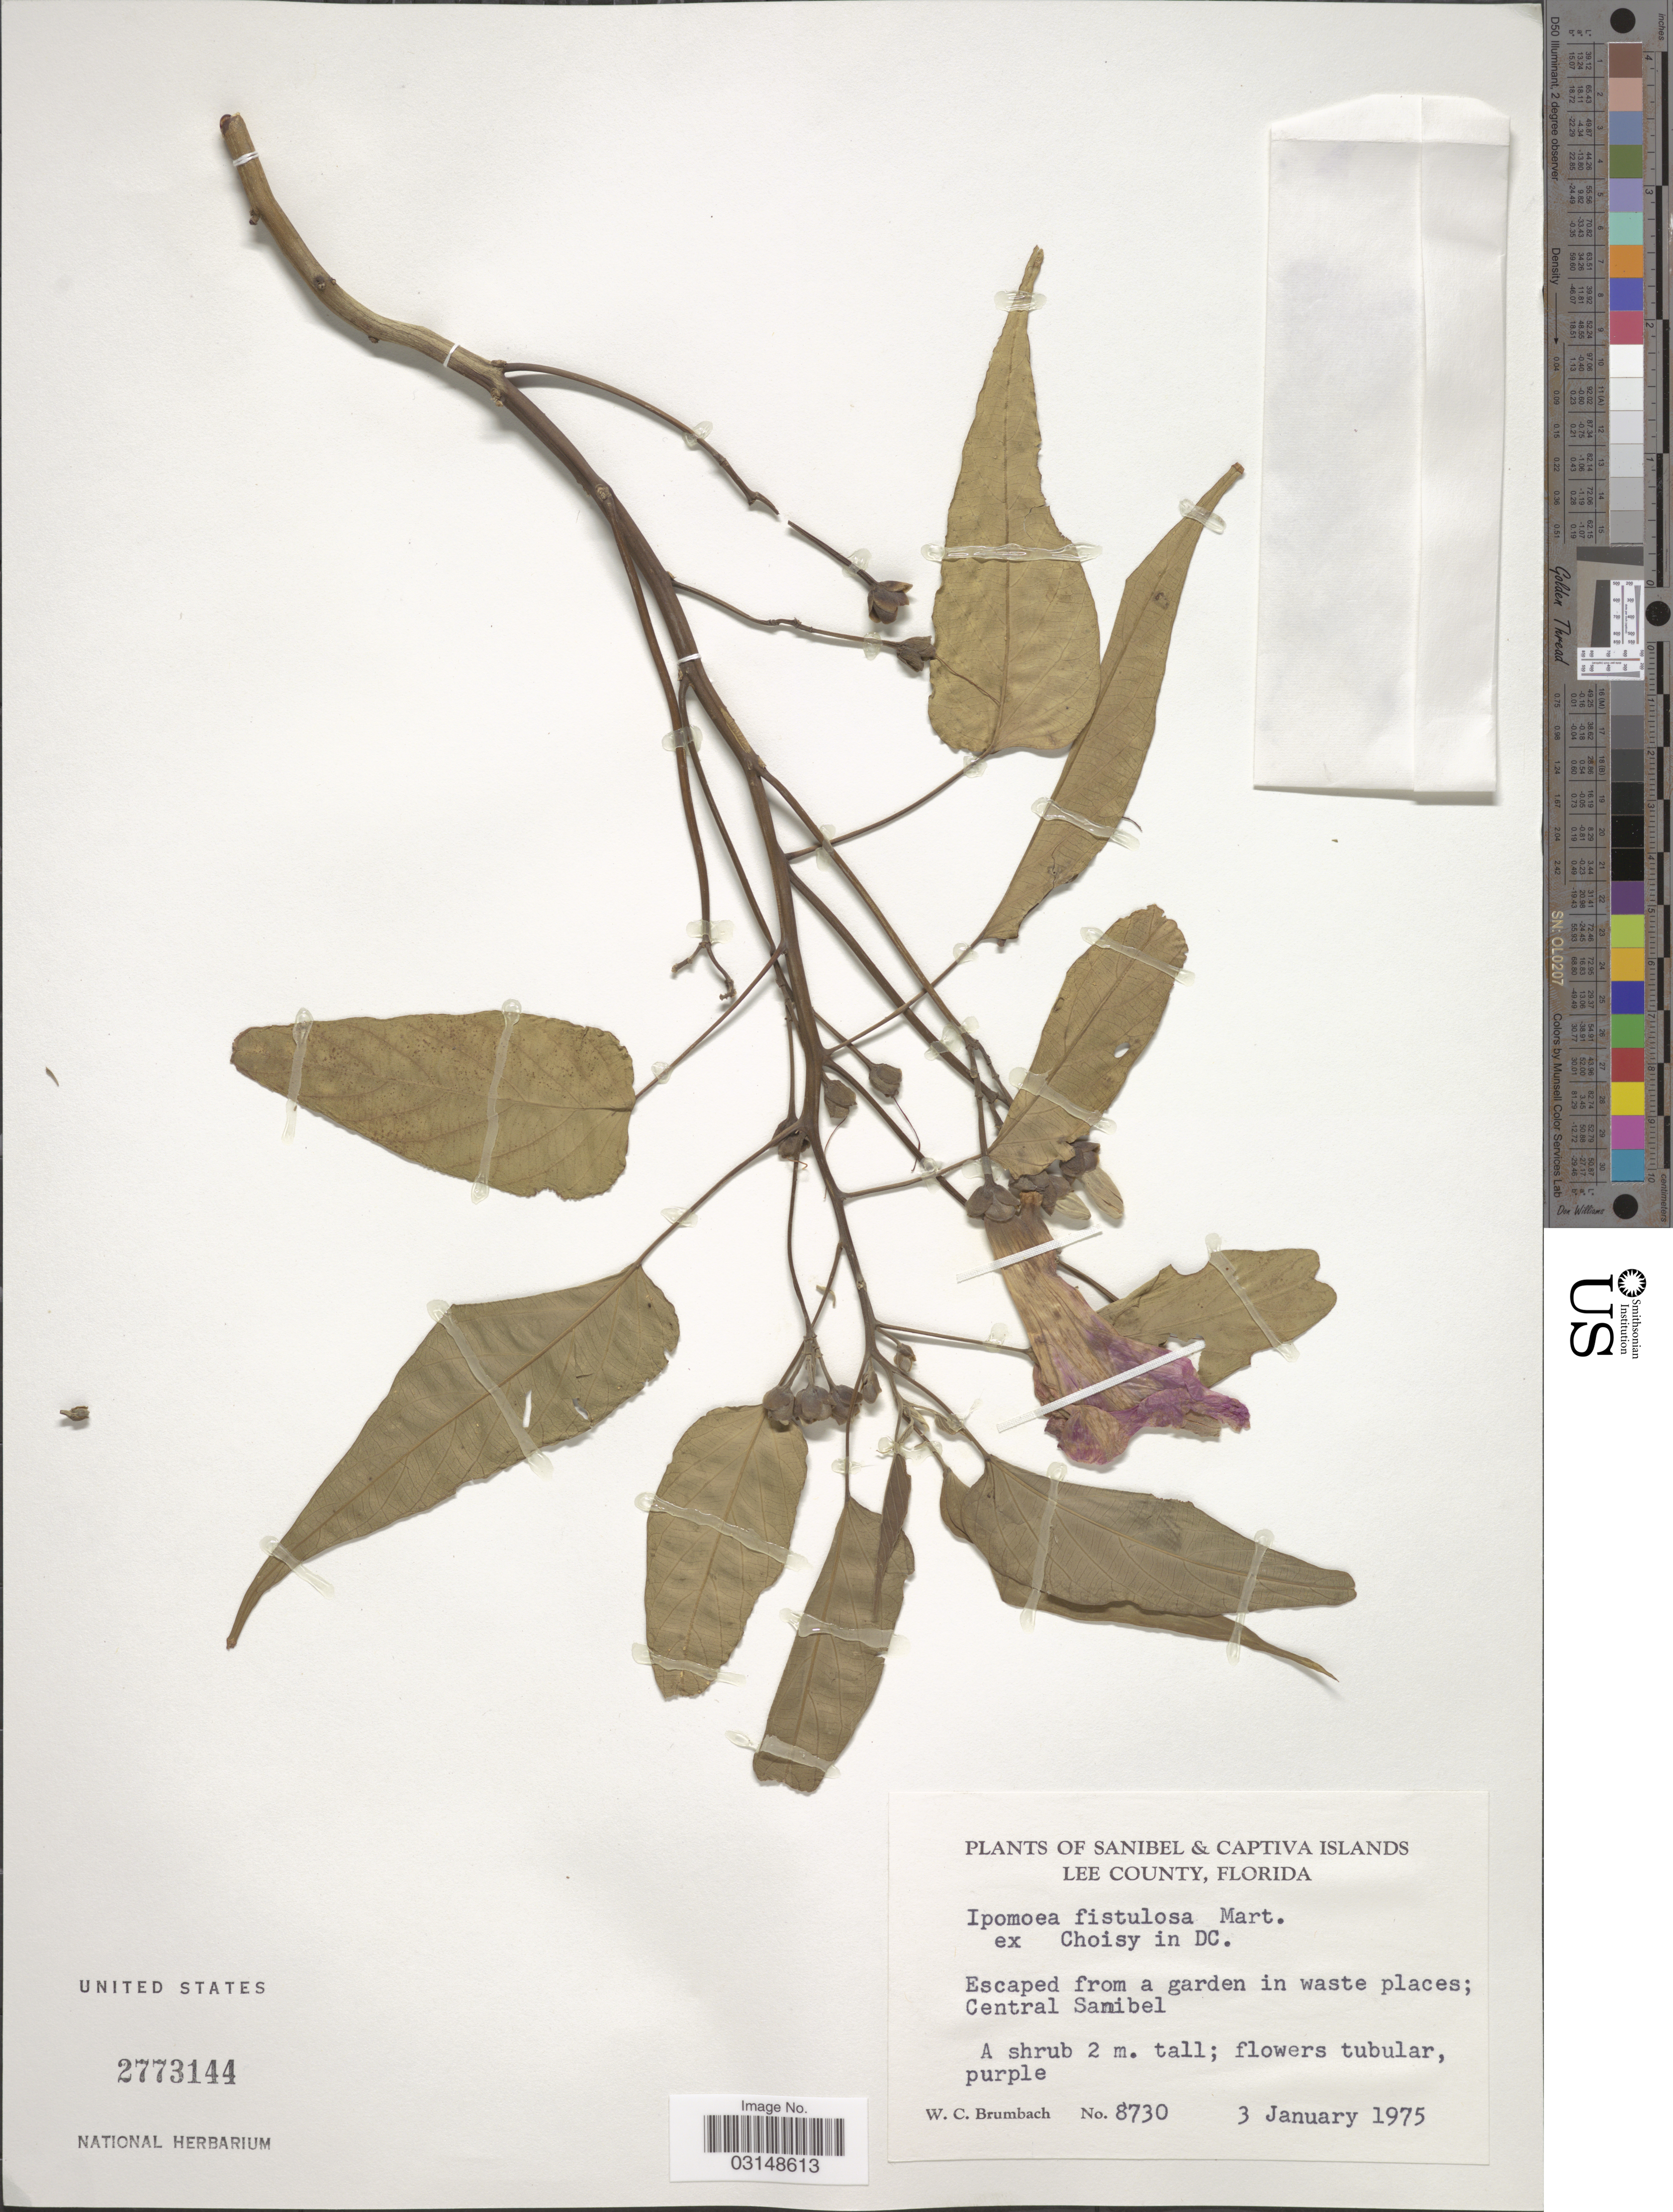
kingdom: Plantae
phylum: Tracheophyta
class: Magnoliopsida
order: Solanales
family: Convolvulaceae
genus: Ipomoea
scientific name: Ipomoea crassicaulis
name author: (Benth.) B.L. Rob.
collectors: W. C. Brumbach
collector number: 8730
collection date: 1975-01-03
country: United States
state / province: Florida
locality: Sanibel & Captiva Islands, Lee County, Escaped from a garden in waste places; Central Sanibel.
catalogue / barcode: US 2773144